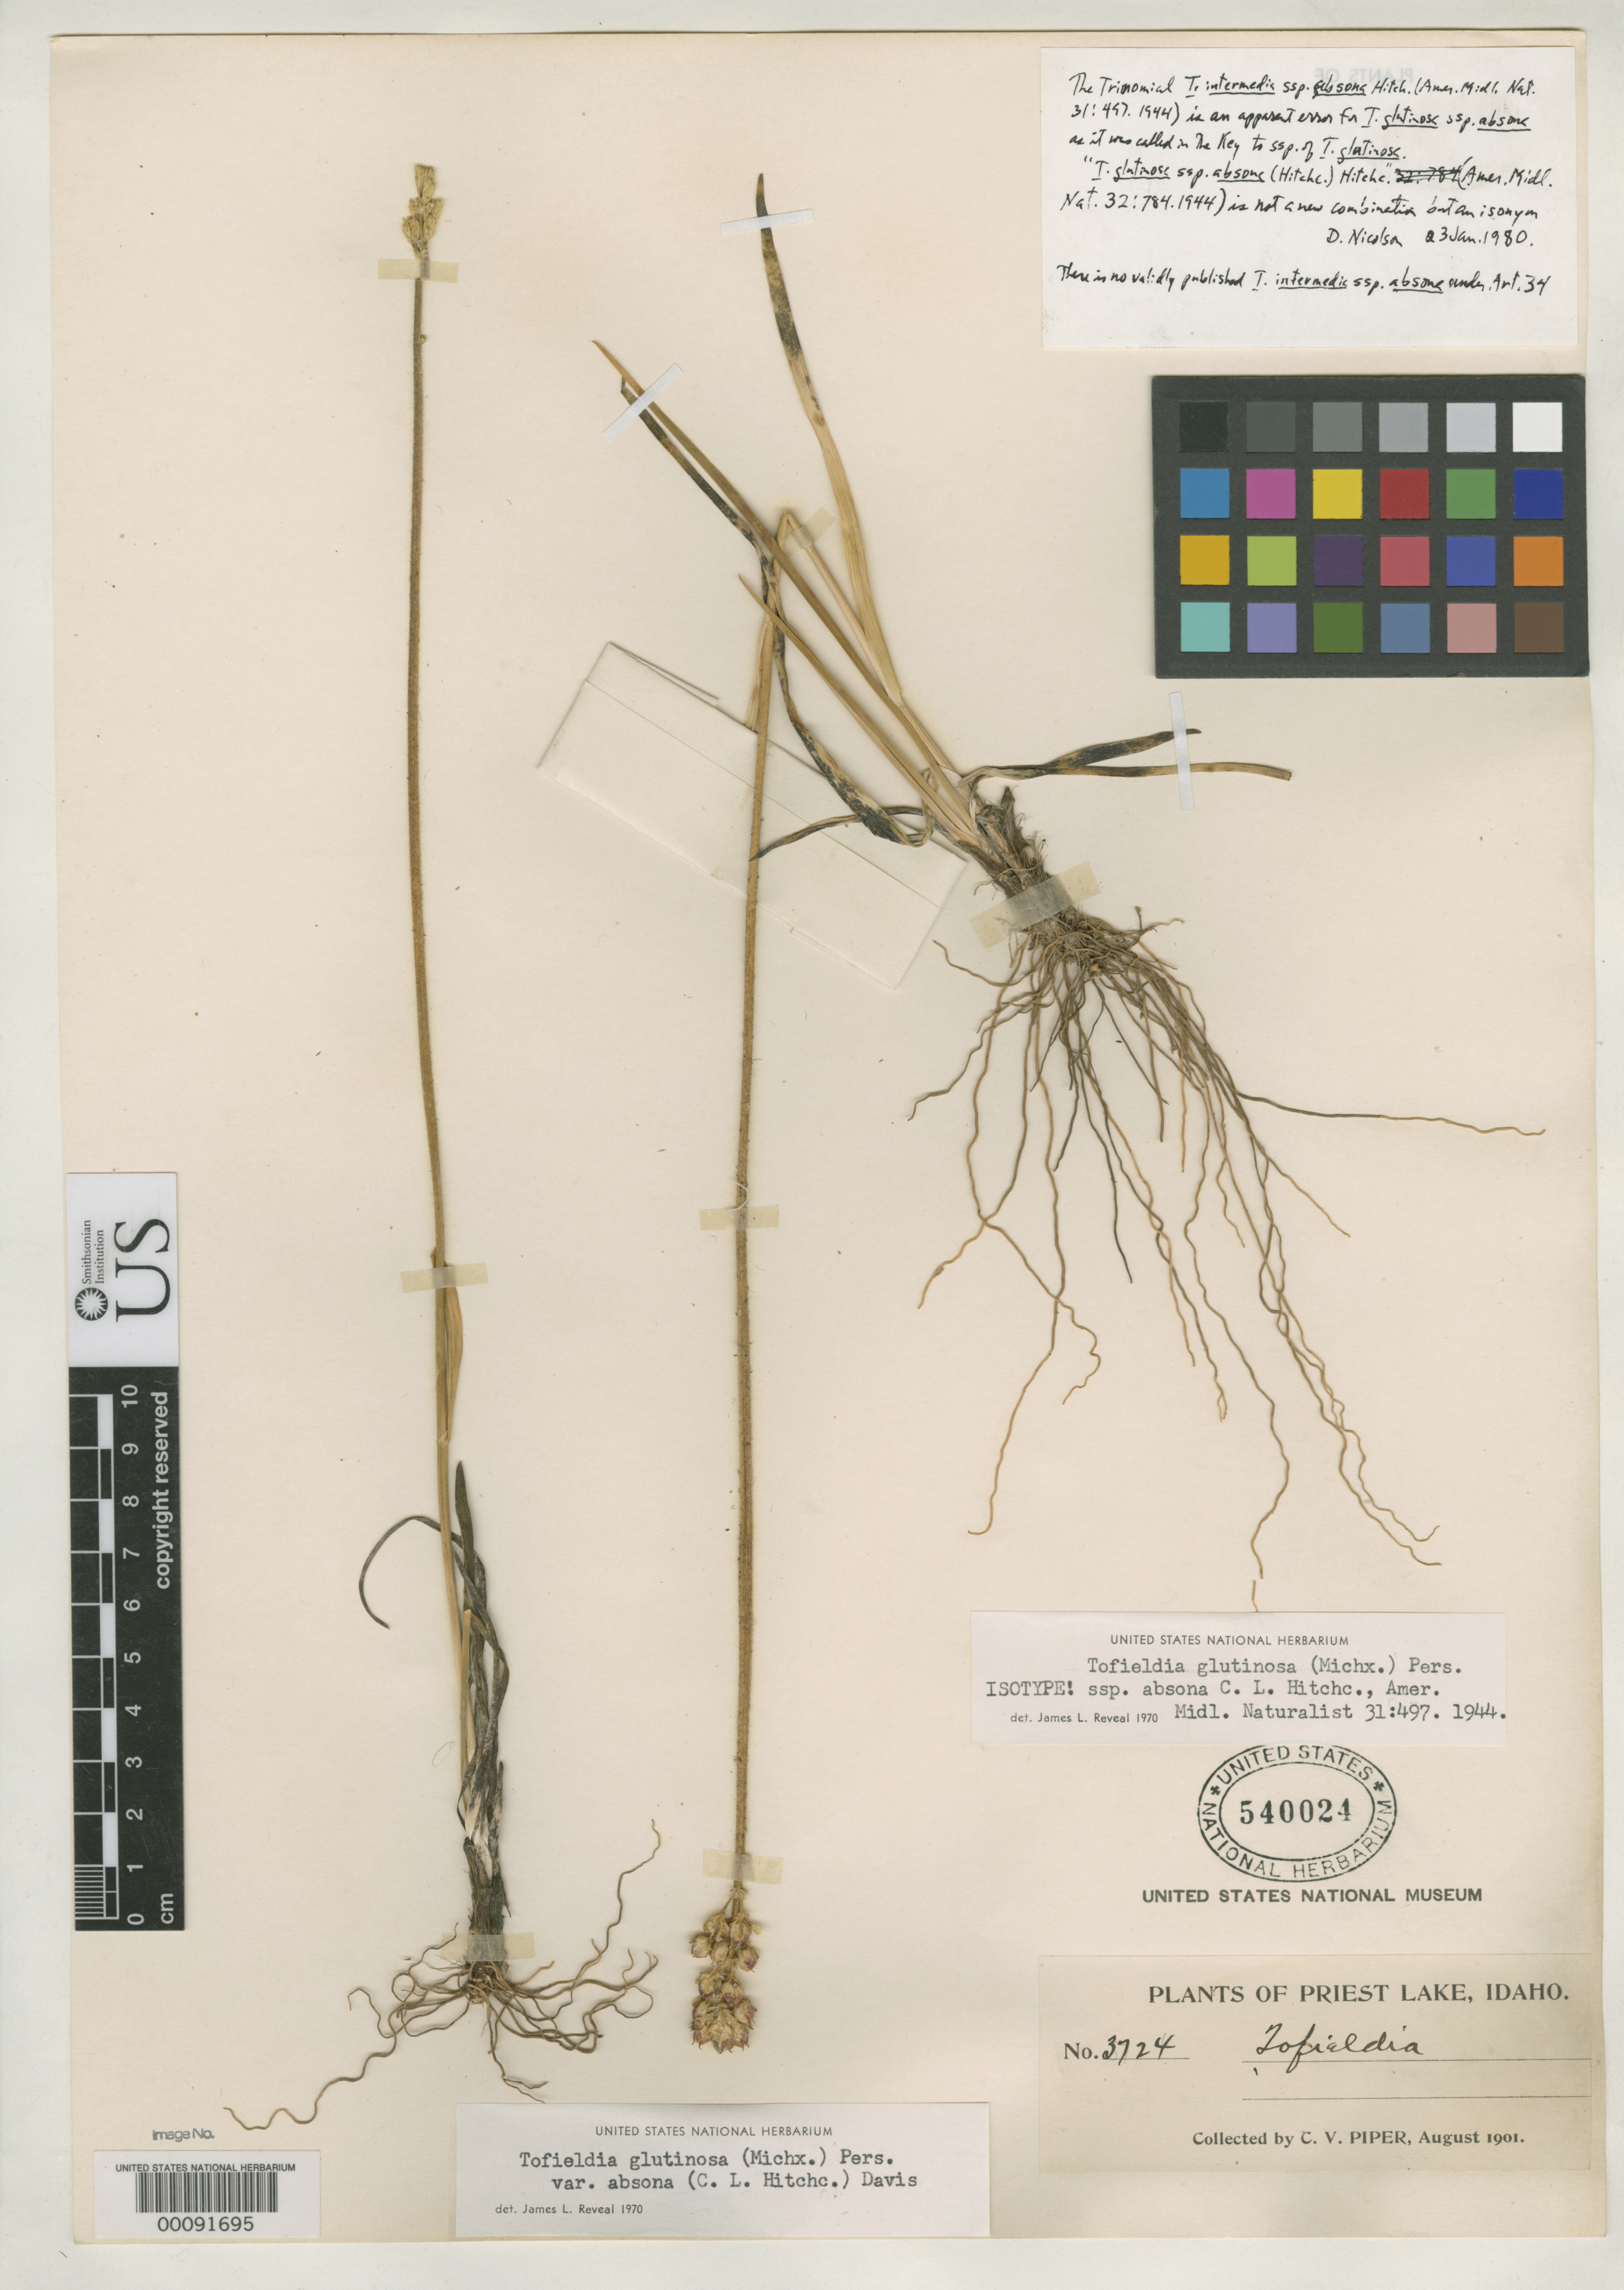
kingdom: Plantae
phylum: Tracheophyta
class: Liliopsida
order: Alismatales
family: Tofieldiaceae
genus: Tofieldia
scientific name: Tofieldia glutinosa subsp. absona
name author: C.L. Hitchc.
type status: Isotype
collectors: C. V. Piper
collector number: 3724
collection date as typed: Aug 1901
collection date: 1901-08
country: United States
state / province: Idaho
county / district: Bonner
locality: Priest Lake.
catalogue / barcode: US 540024